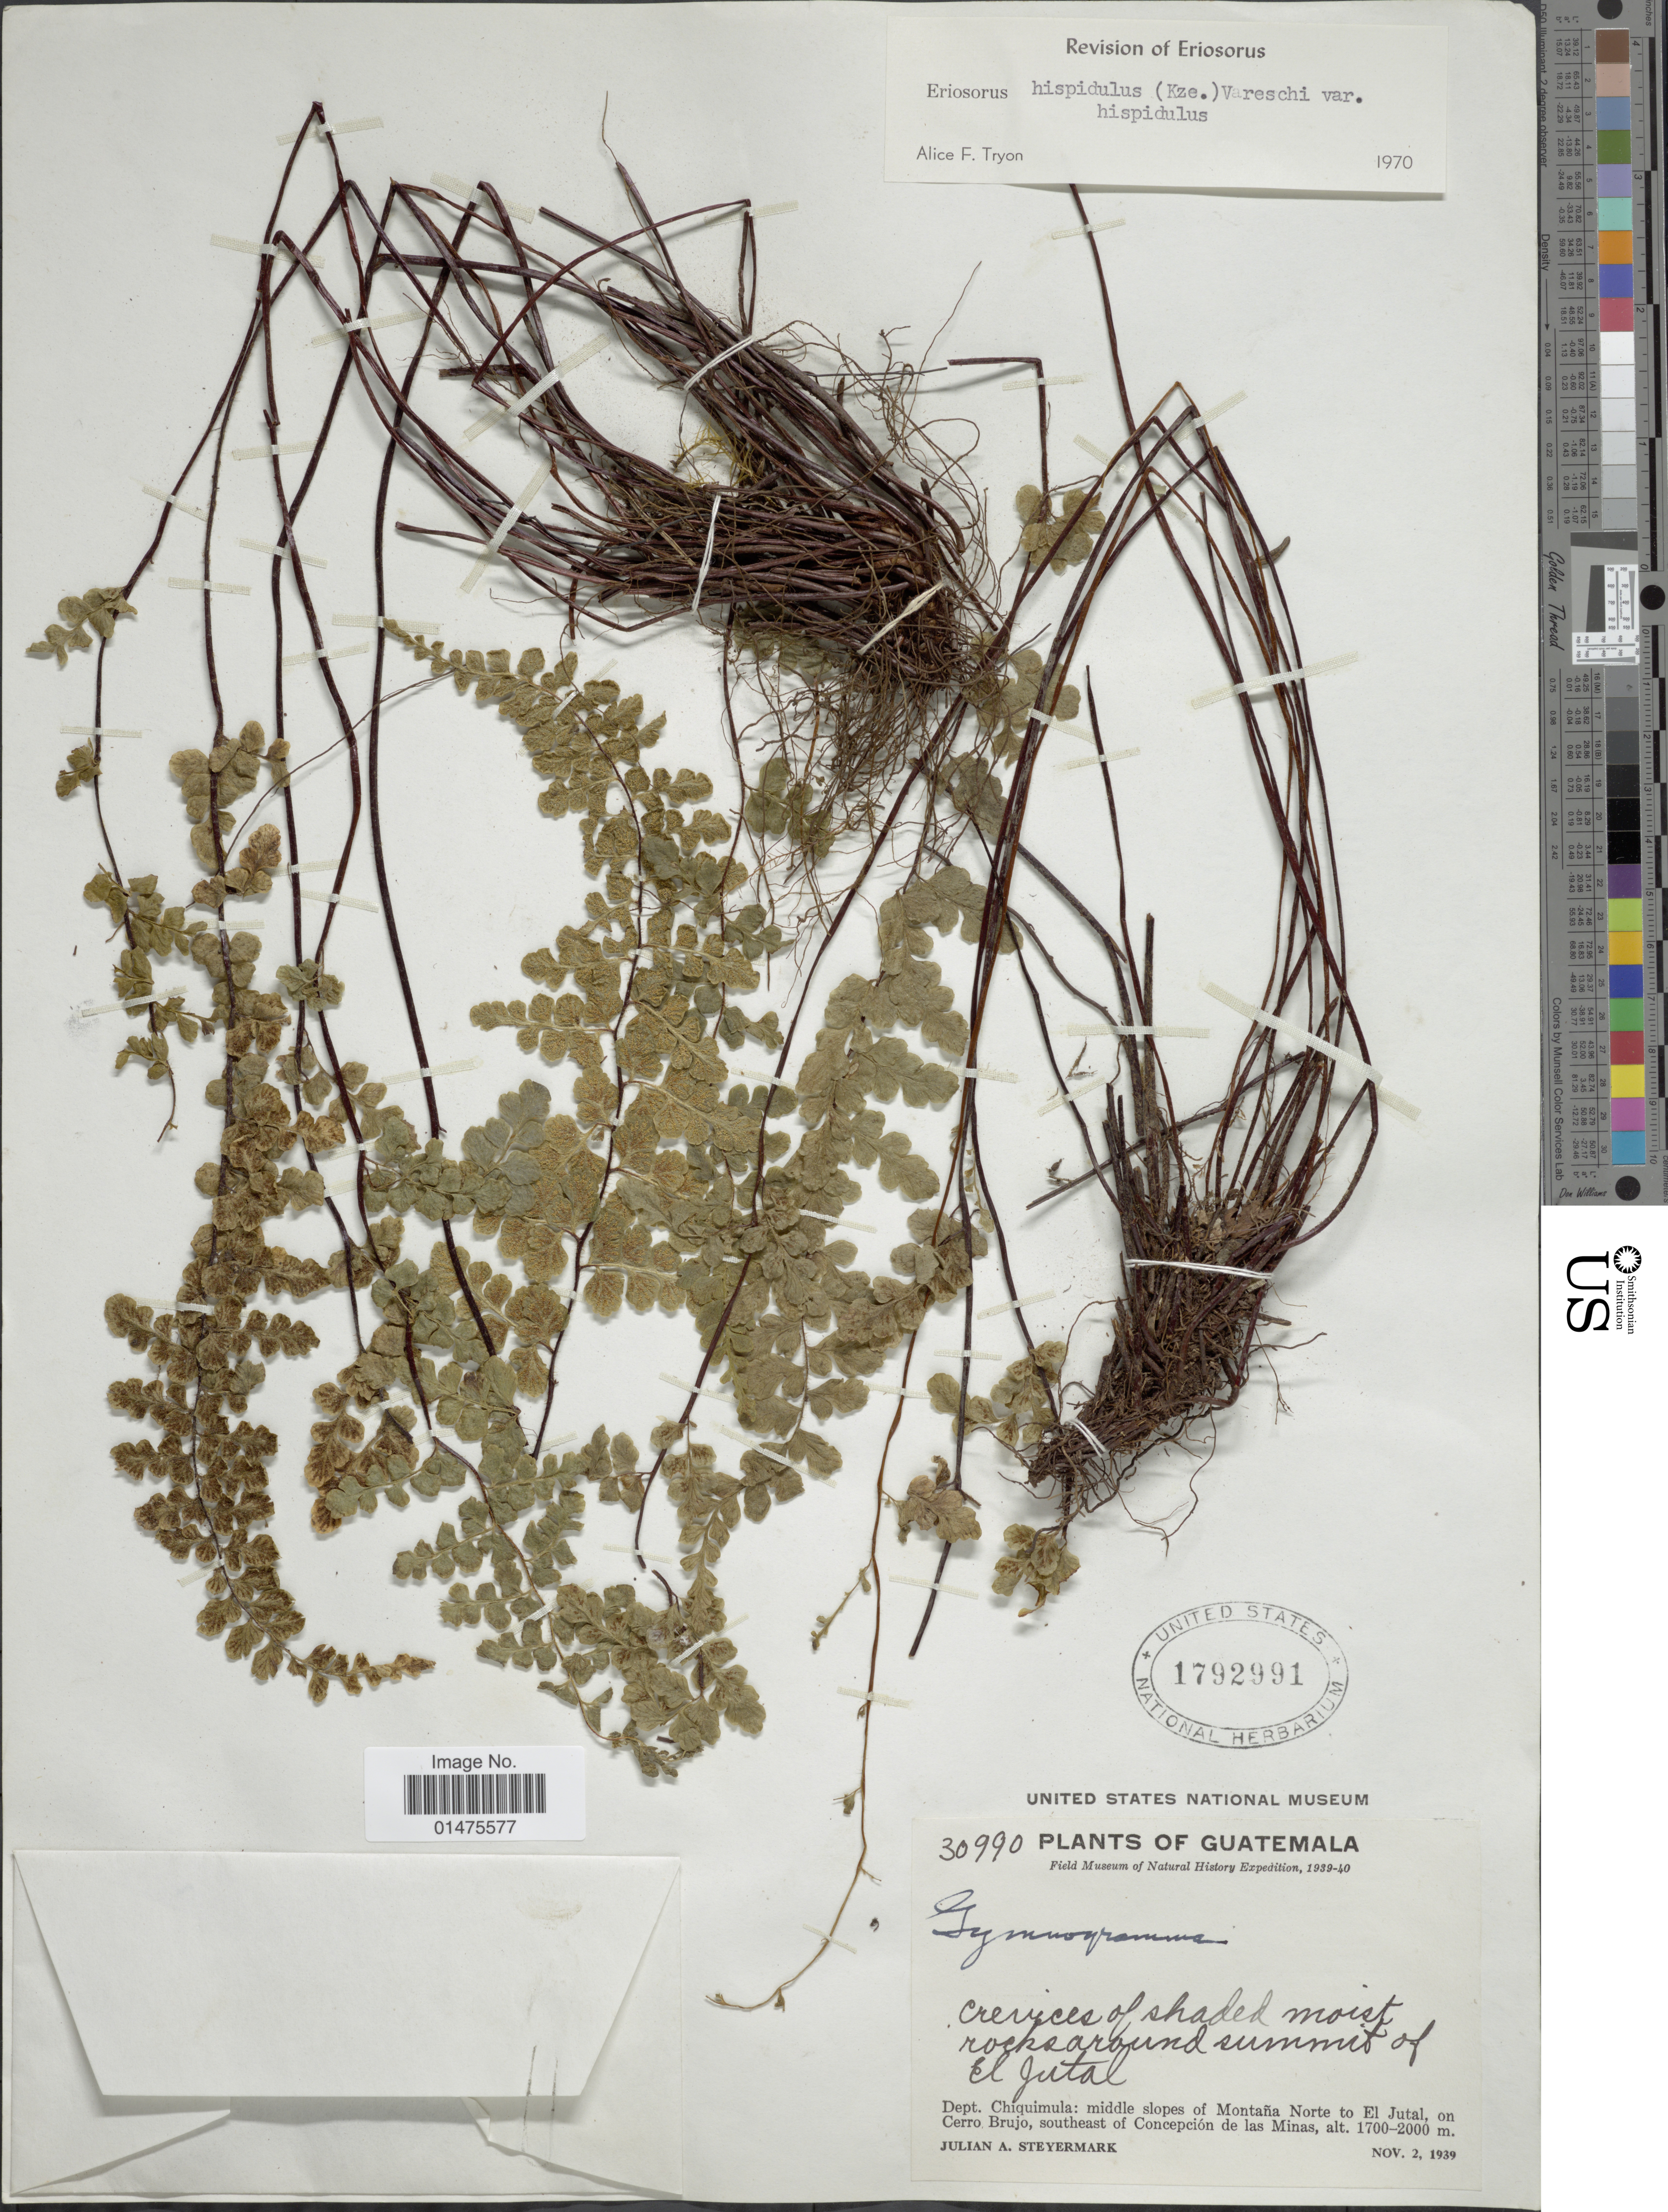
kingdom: Plantae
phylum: Tracheophyta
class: Polypodiopsida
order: Polypodiales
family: Pteridaceae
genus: Jamesonia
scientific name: Jamesonia hispidula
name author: Kunze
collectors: J. Steyermark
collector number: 30990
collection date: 1939-11-02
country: Guatemala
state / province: Chiquimula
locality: Dept. Chiquimula: middle slopes of Montaña Norte to El Jutal, on Cerro Bruji, southeast of Concepción de las Minas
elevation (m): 1700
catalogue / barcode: US 1792991